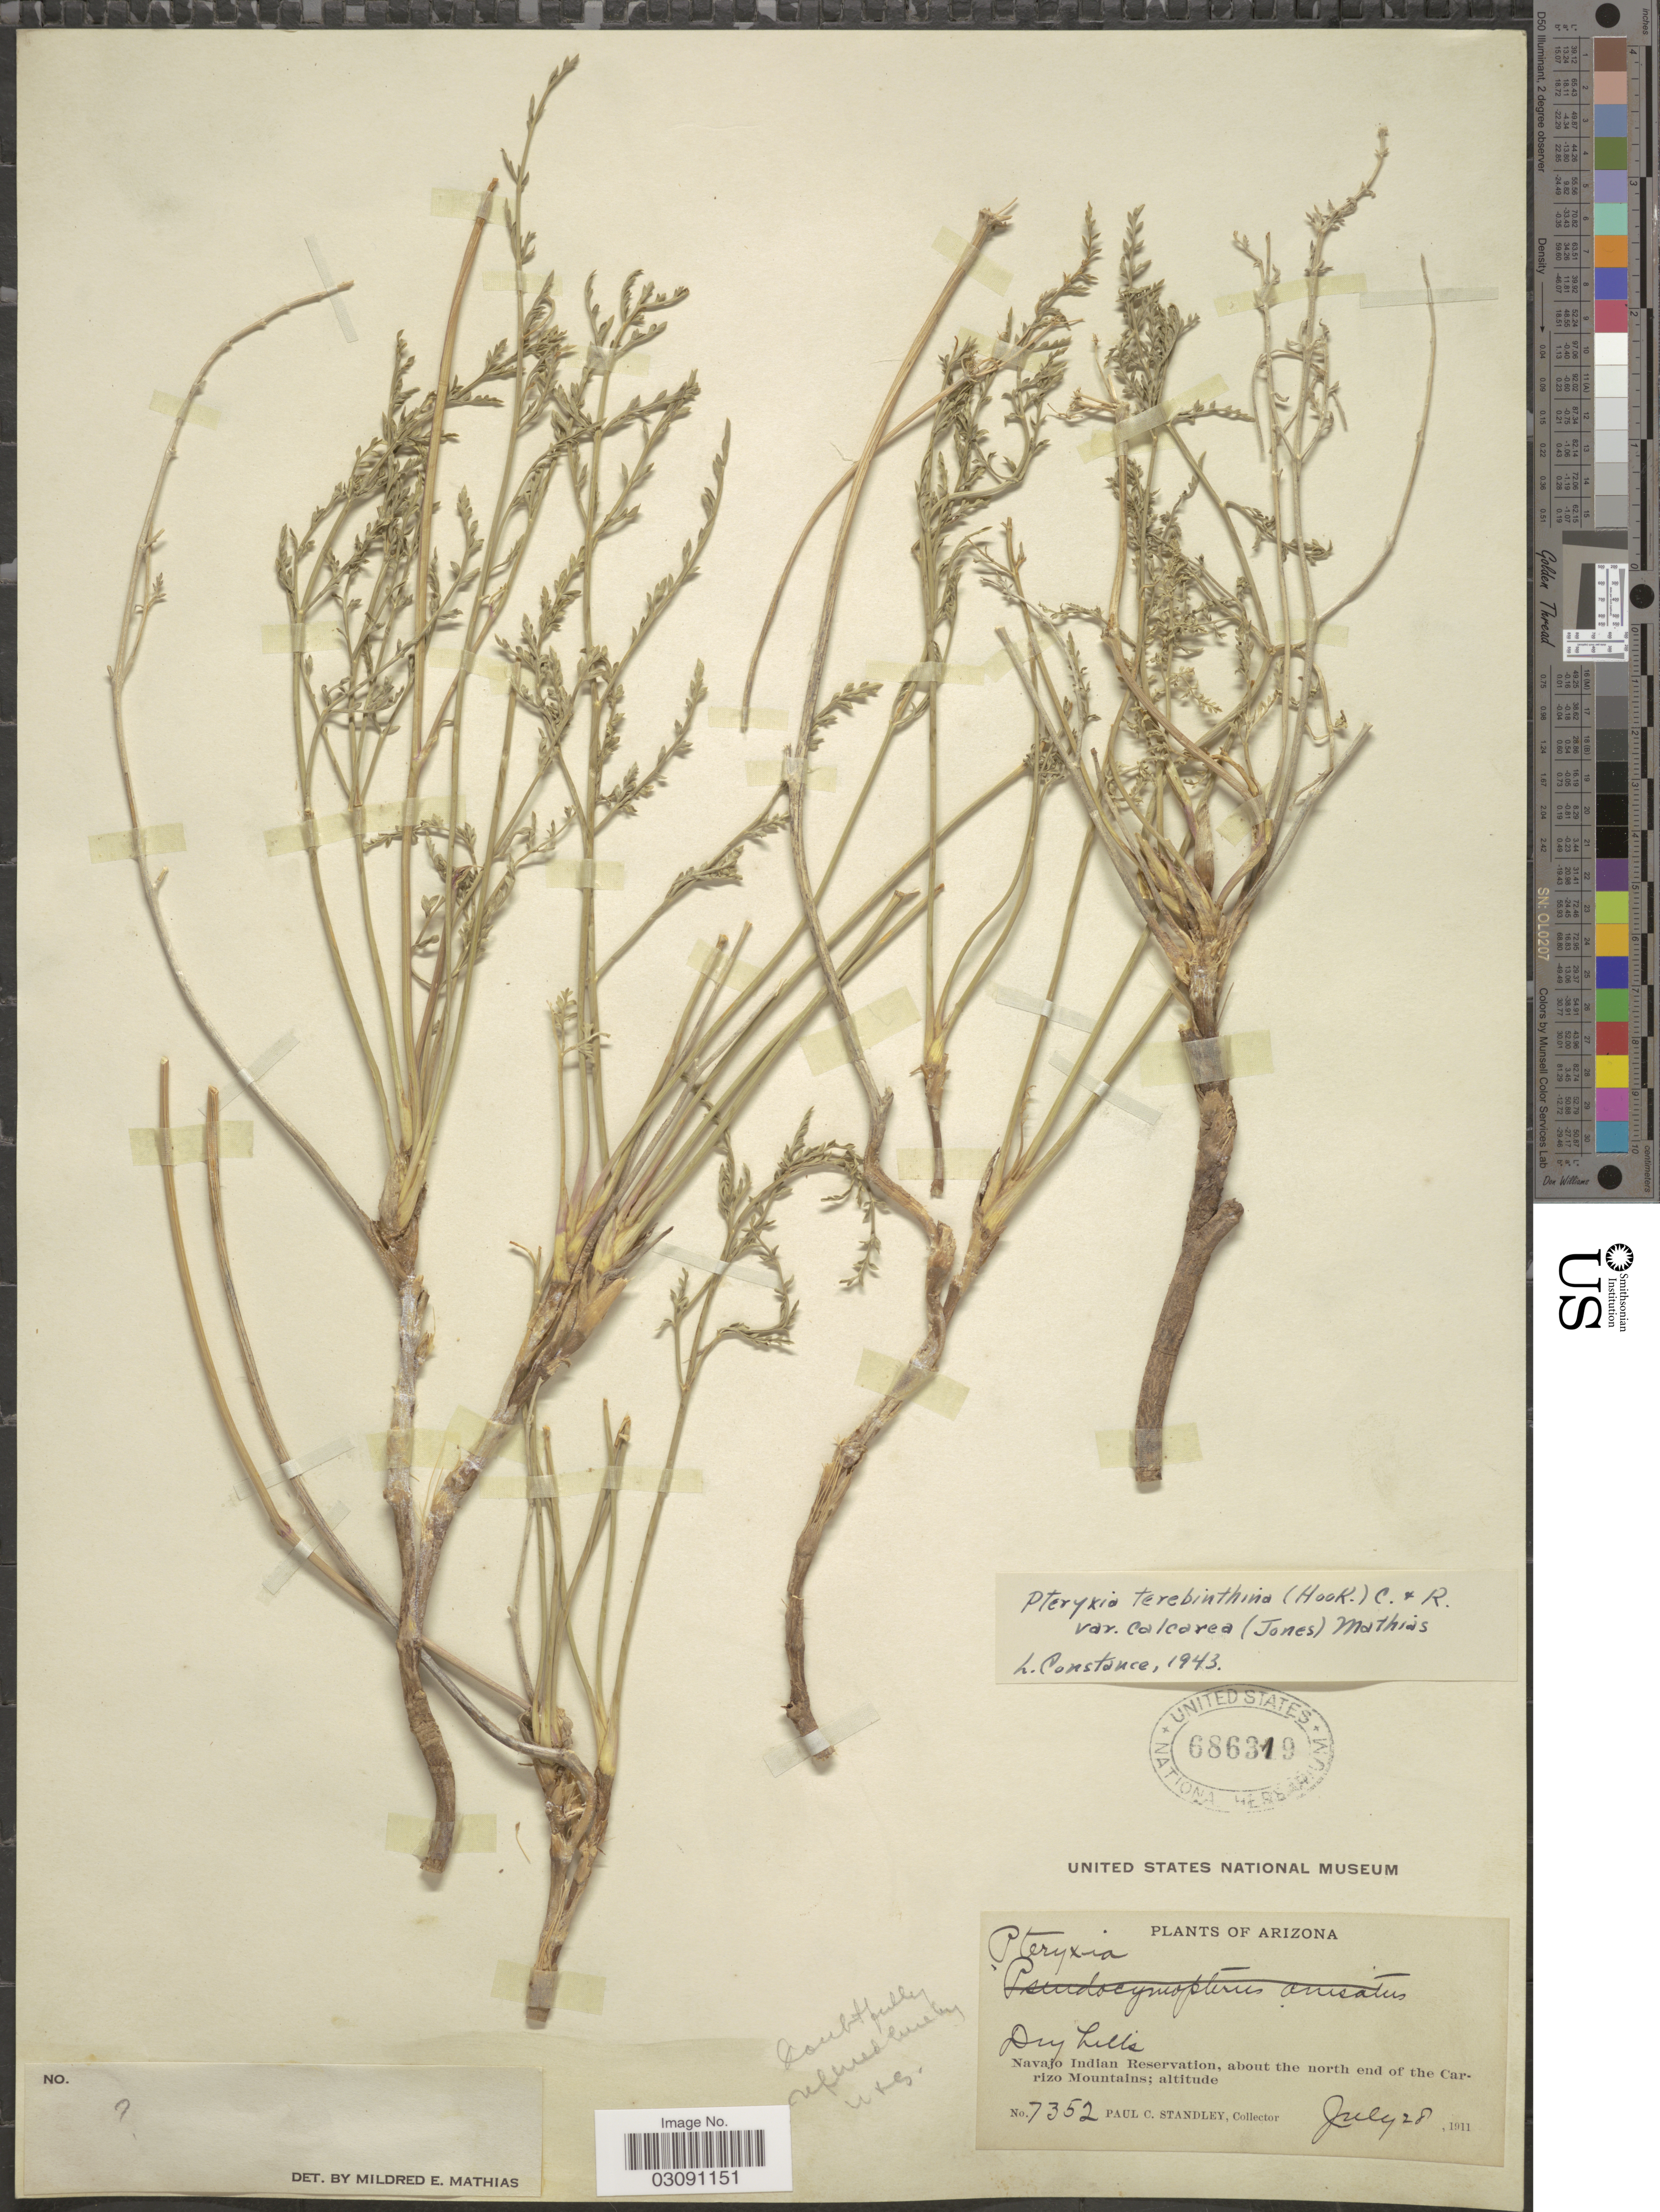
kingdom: Plantae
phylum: Tracheophyta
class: Magnoliopsida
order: Apiales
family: Apiaceae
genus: Pteryxia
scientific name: Pteryxia terebinthina var. calcarea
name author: (M.E. Jones) Mathias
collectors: P. C. Standley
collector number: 7352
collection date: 1911-07-28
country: United States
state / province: Arizona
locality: Dry hills, Navajo Indian Reservation, about the north end of the Carizo Mountains.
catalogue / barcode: US 686319